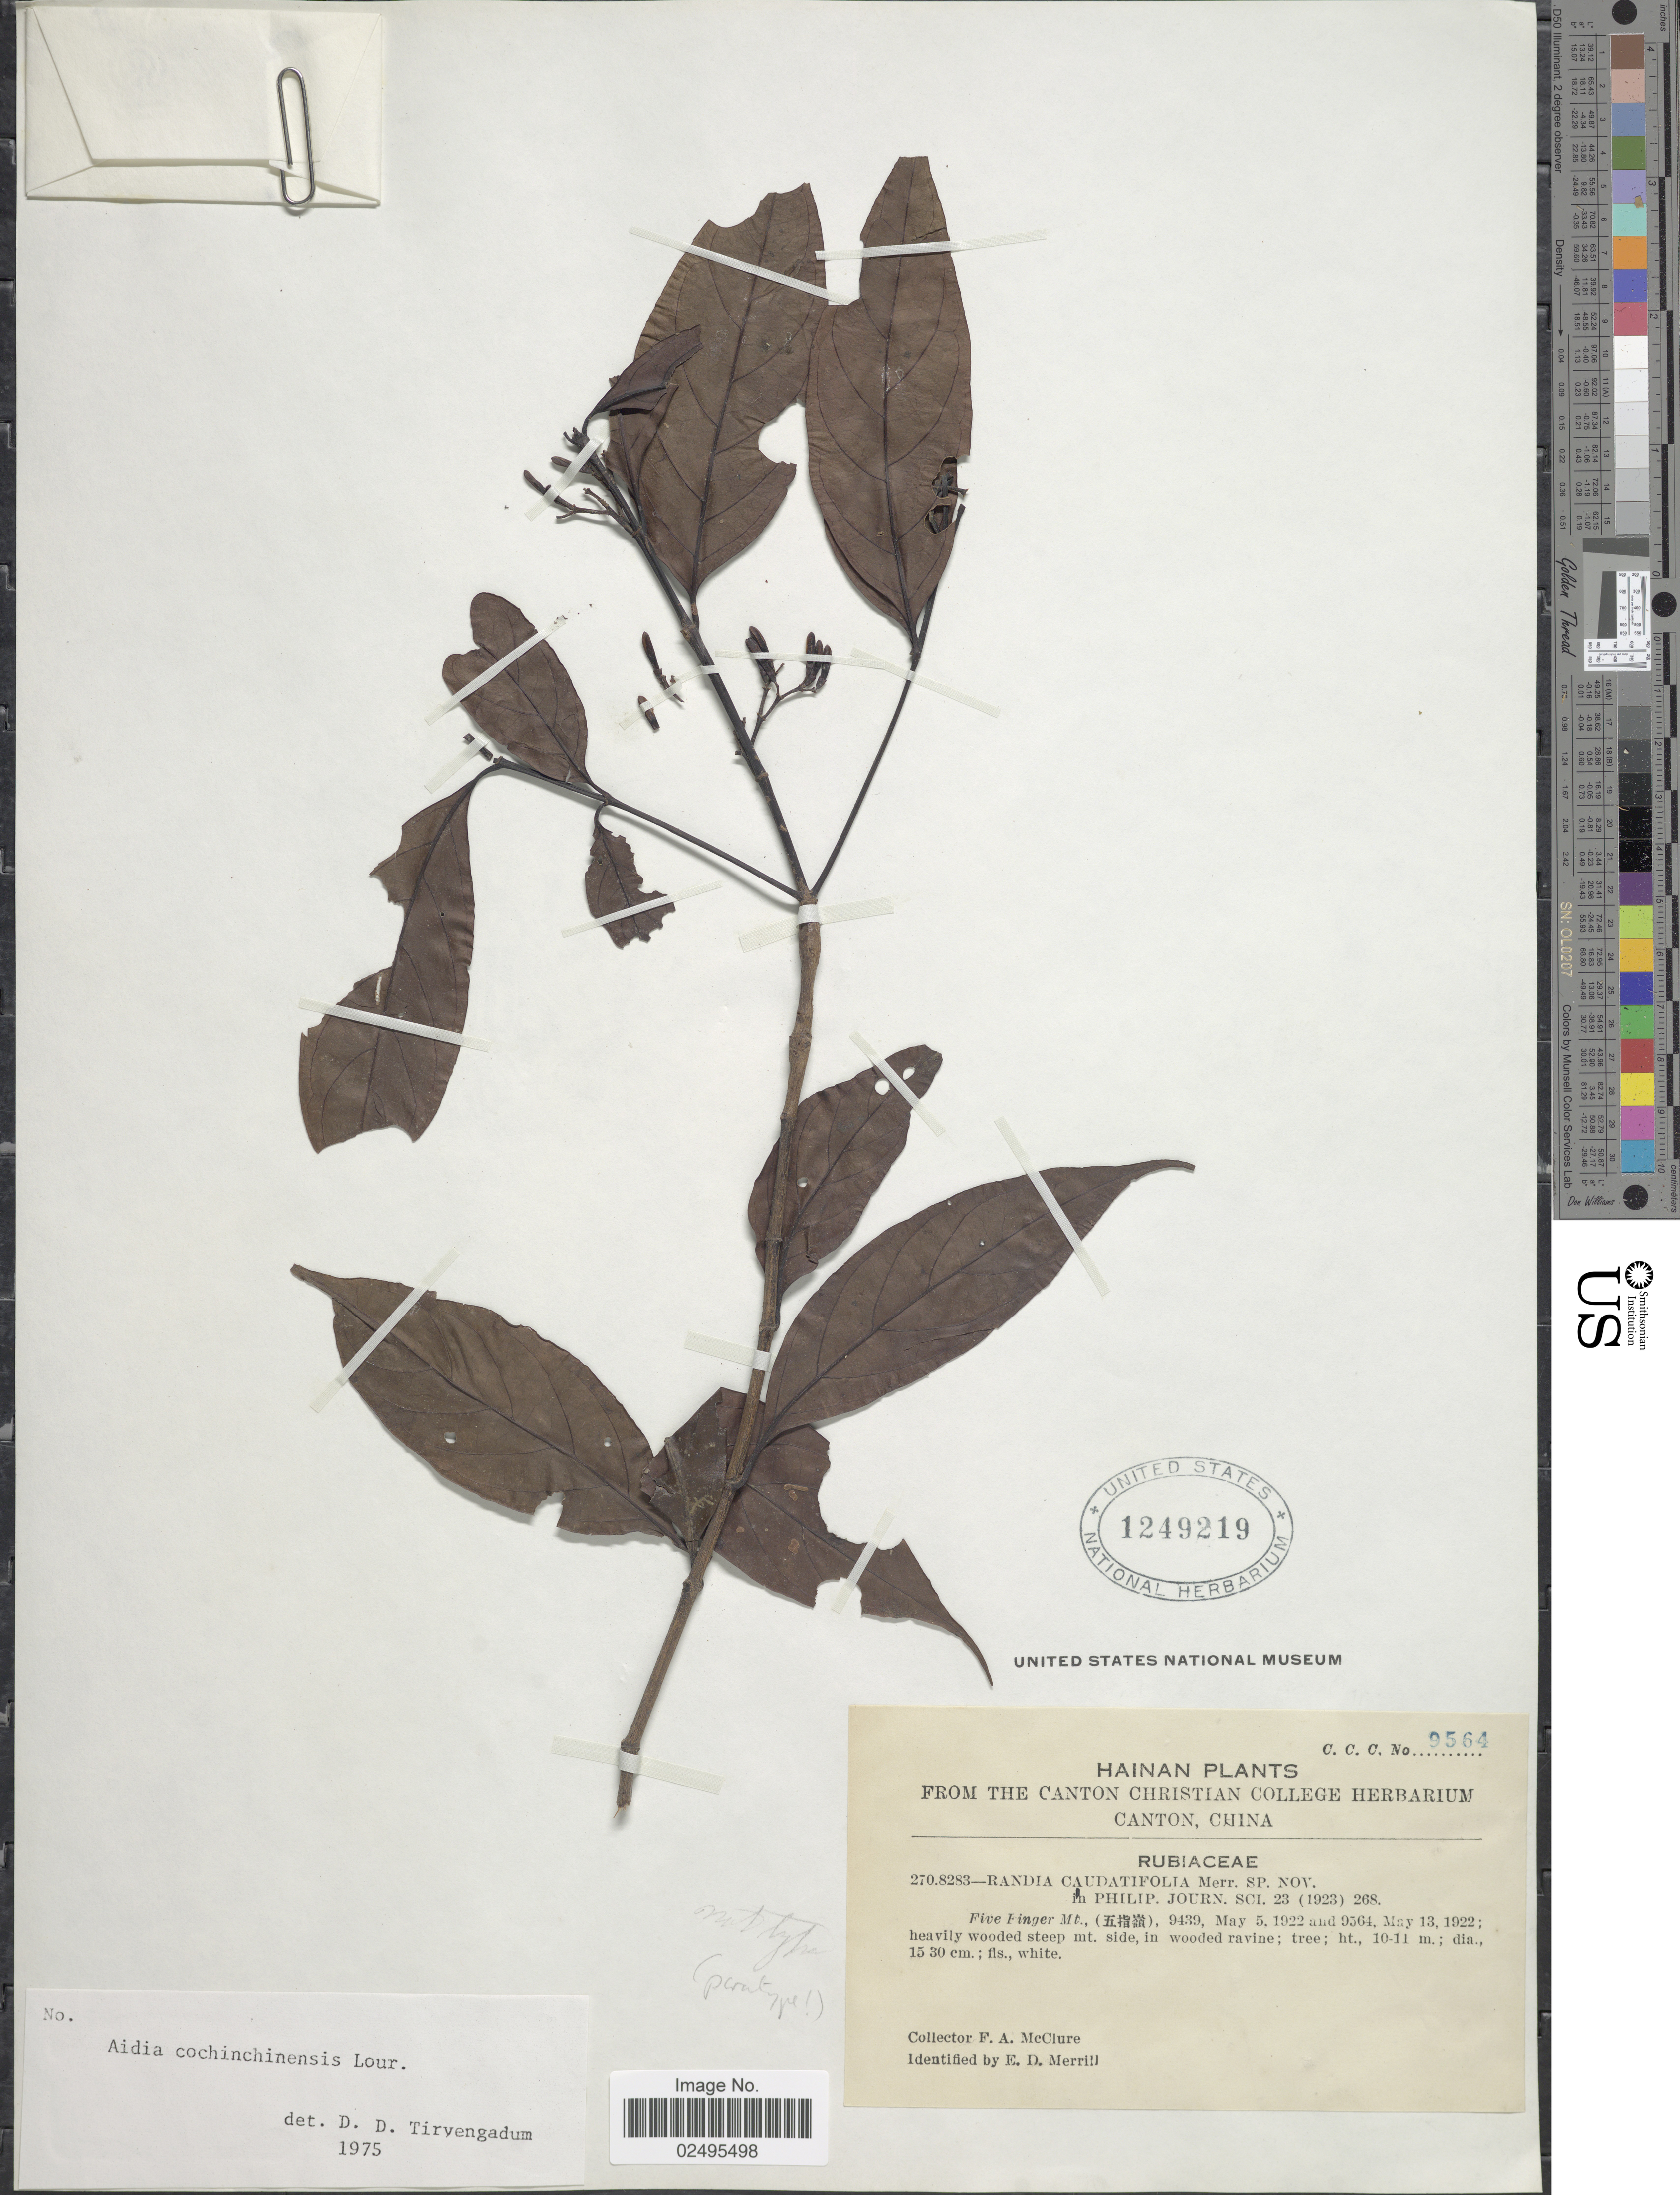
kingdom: Plantae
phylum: Tracheophyta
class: Magnoliopsida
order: Gentianales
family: Rubiaceae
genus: Aidia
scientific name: Aidia cochinchinensis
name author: (Lour.) Merr.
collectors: F. A. McClure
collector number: C.C.C. 9564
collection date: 1922-05-13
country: China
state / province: Hainan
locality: Five Finger Mt.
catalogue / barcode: US 1249219